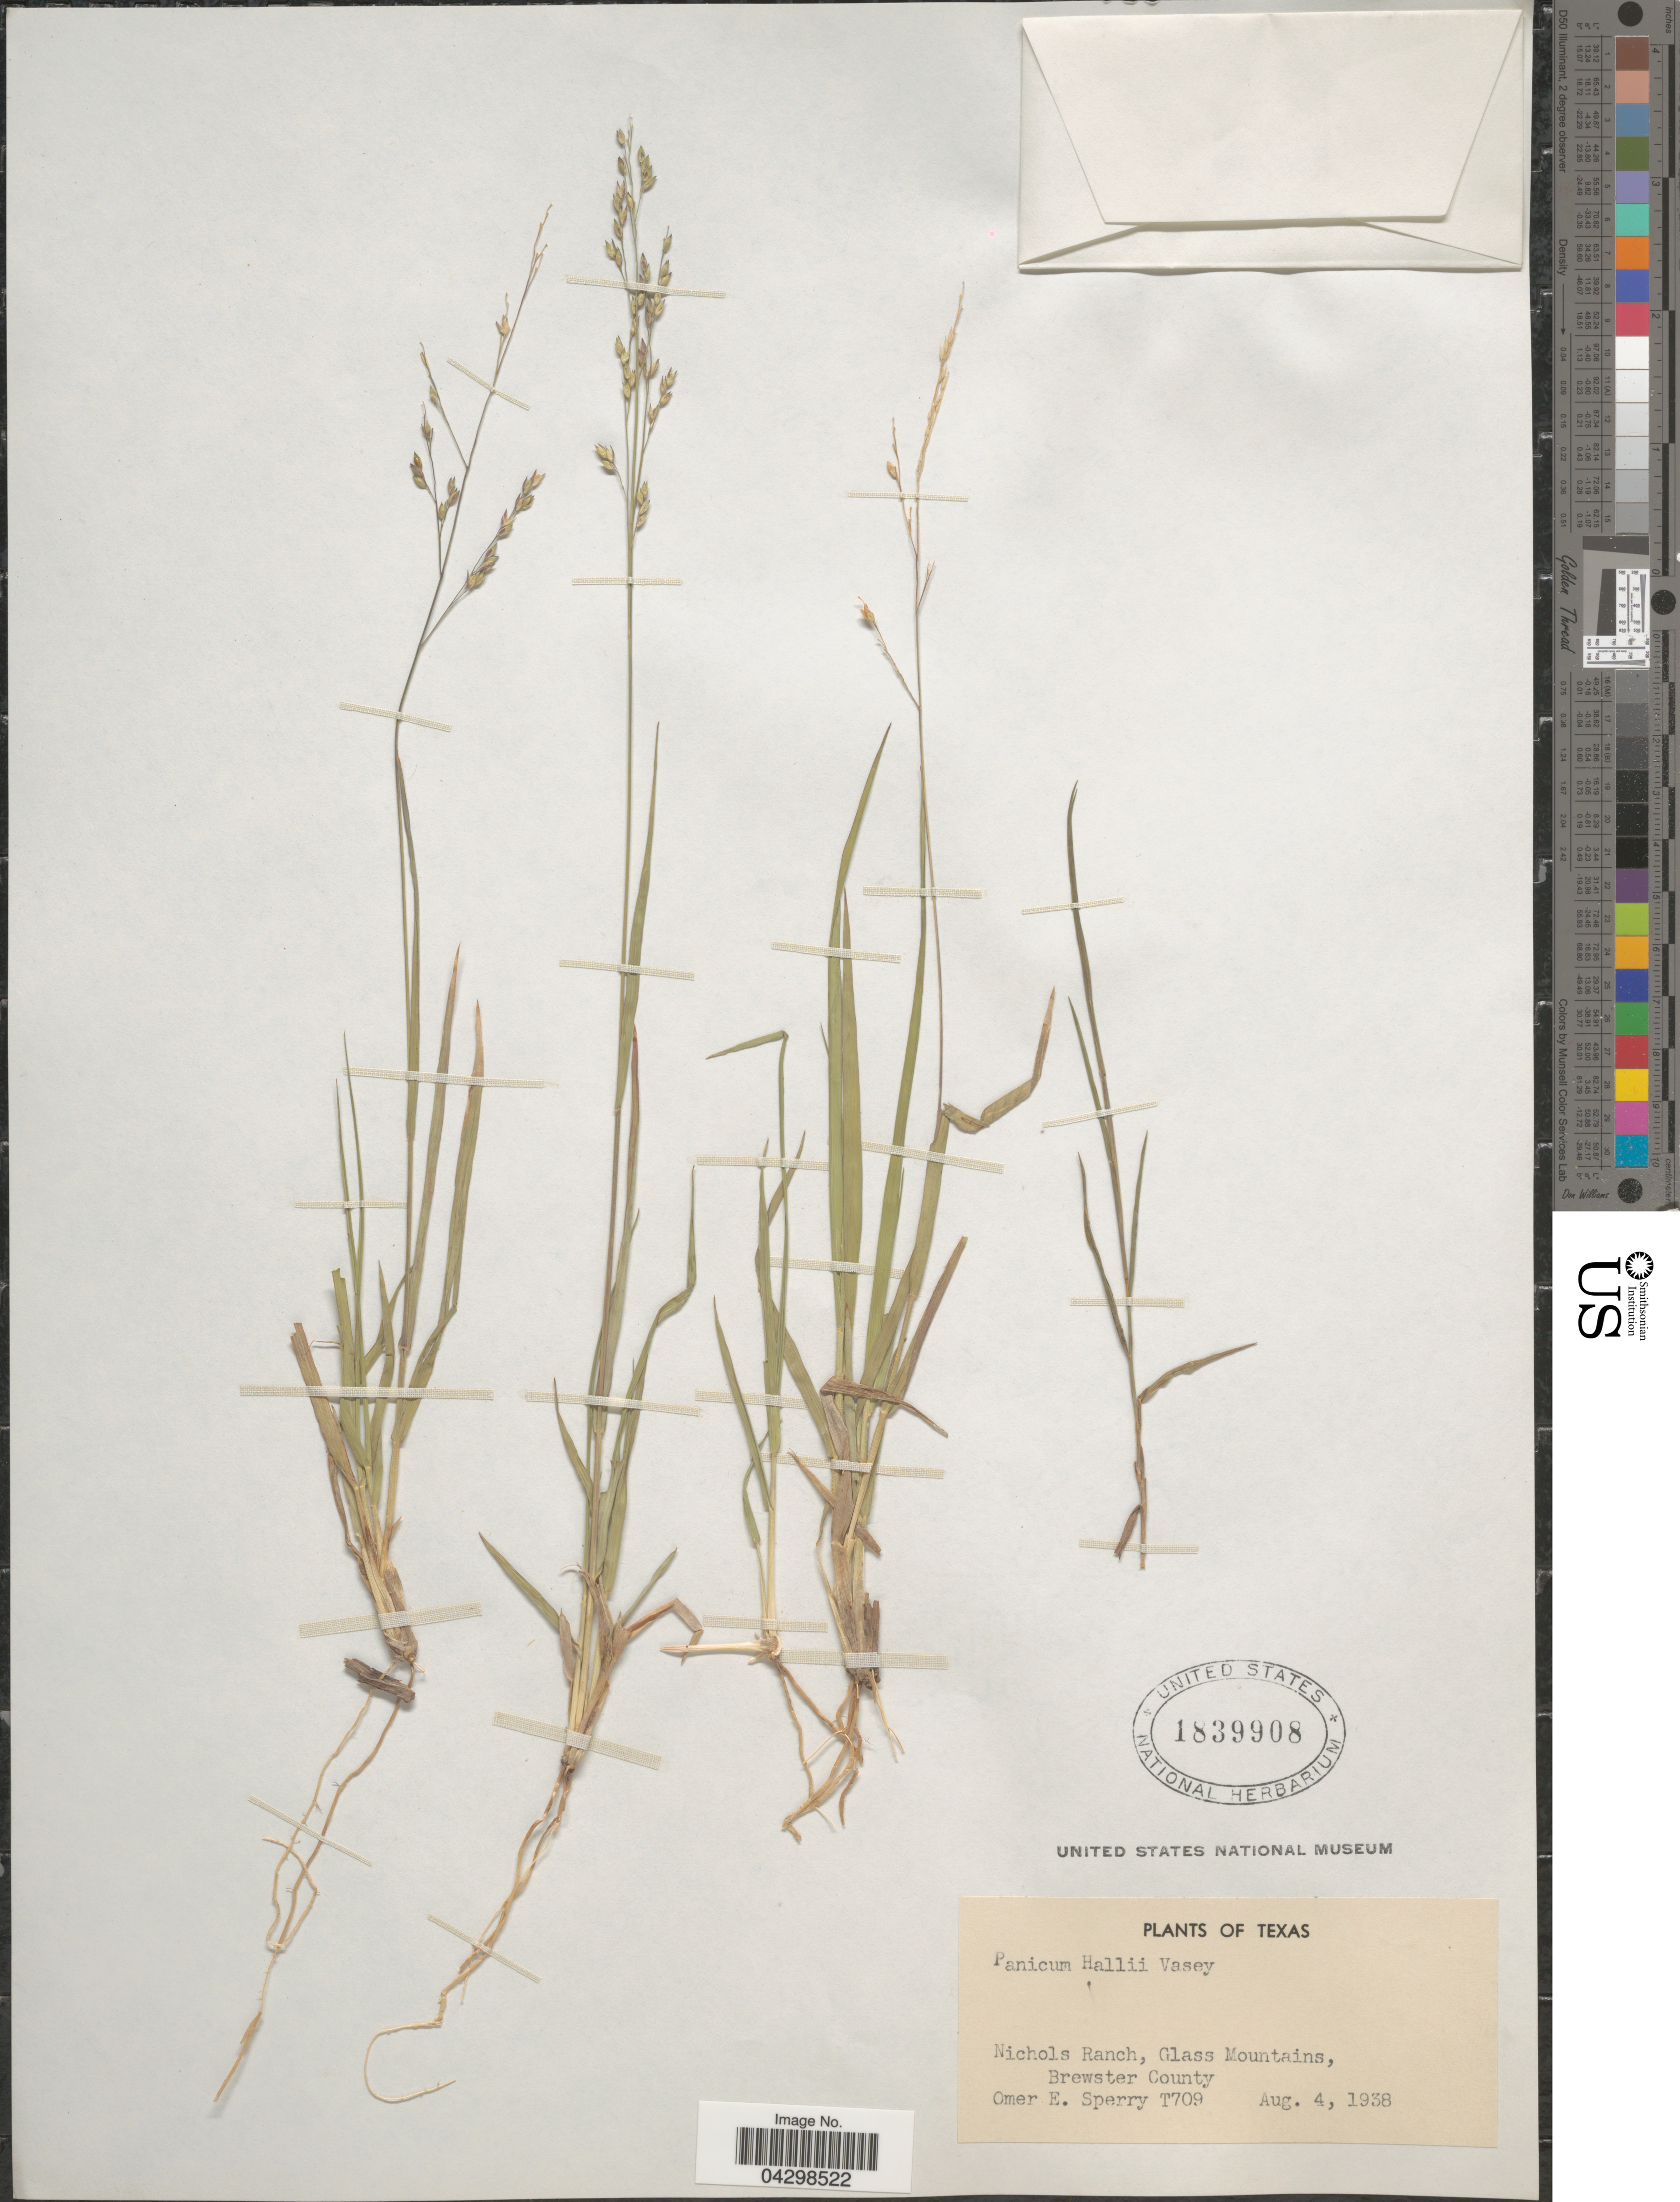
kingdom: Plantae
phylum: Tracheophyta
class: Liliopsida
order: Poales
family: Poaceae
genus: Panicum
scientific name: Panicum hallii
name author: Vasey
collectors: O. E. Sperry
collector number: T709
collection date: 1938-08-04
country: United States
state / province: Texas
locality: Nichols Ranch, Glass Mountains, Brewster County.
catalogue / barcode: US 1839908